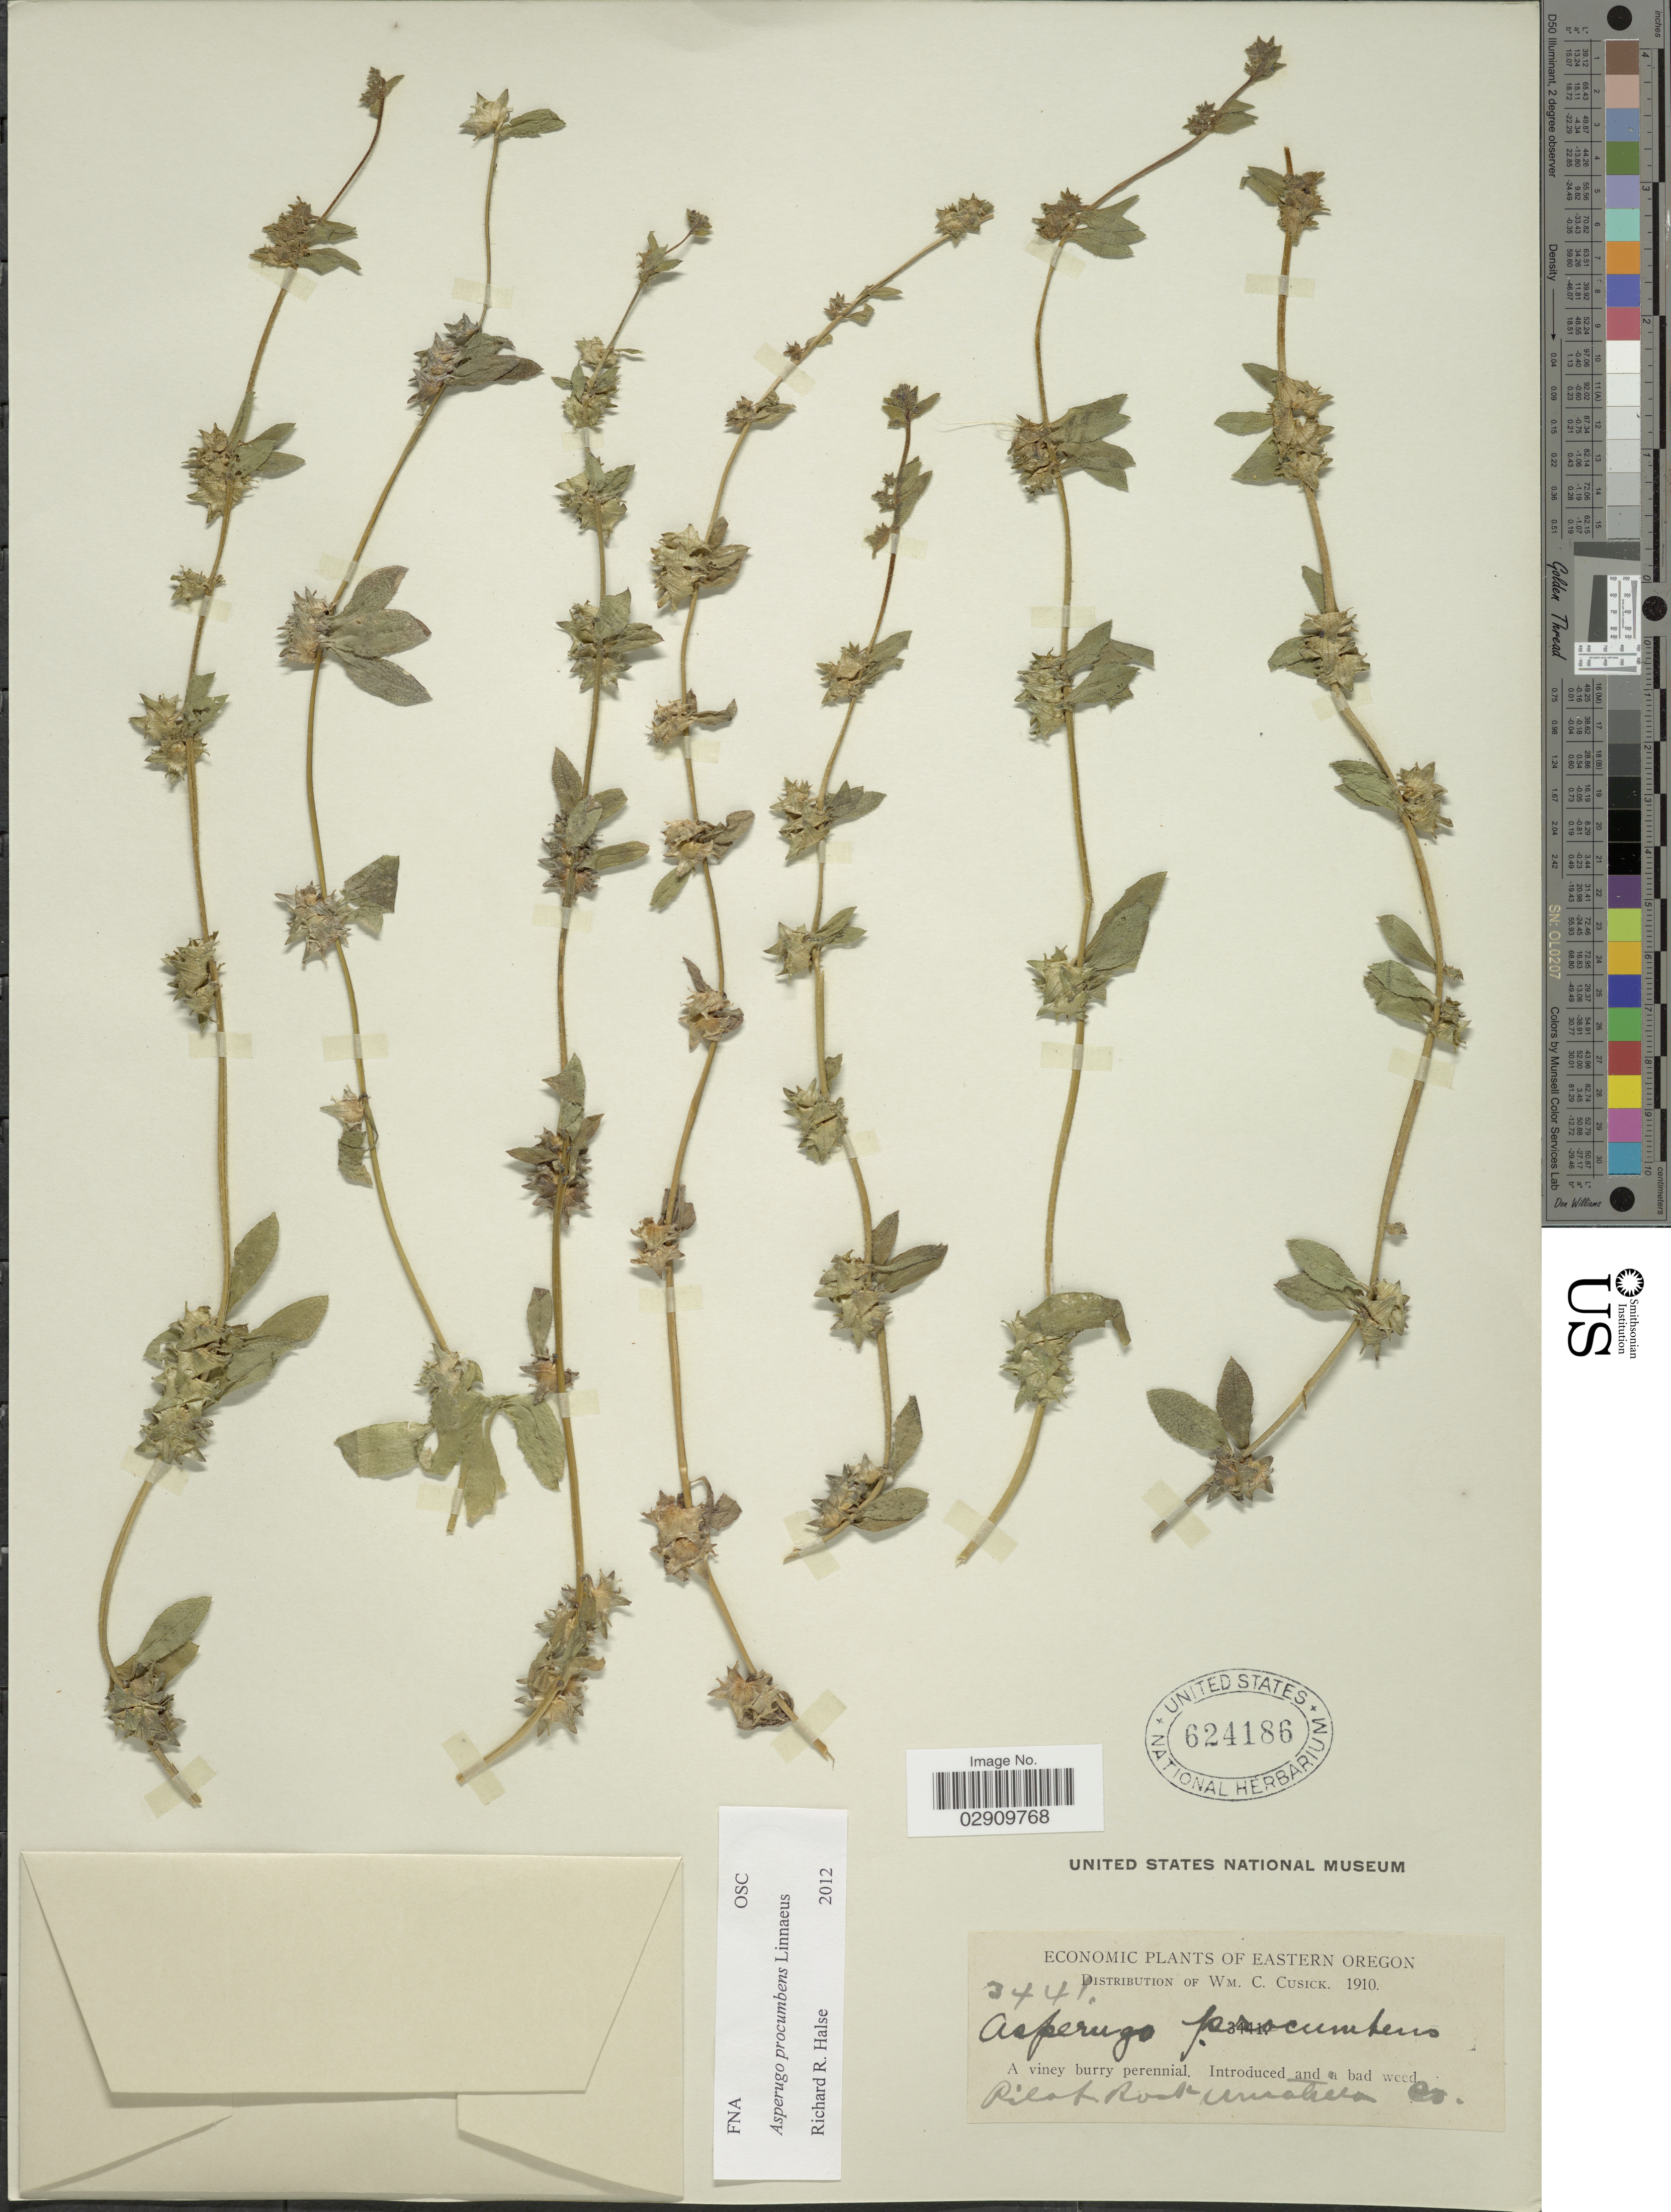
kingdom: Plantae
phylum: Tracheophyta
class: Magnoliopsida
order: Boraginales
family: Boraginaceae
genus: Asperugo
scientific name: Asperugo procumbens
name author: L.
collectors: W. C. Cusick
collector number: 3441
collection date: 1910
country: United States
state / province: Oregon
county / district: Umatilla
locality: Eastern Oregon, A viney burry perennial, Pilot Rock Umatilla Co.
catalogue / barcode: US 624186